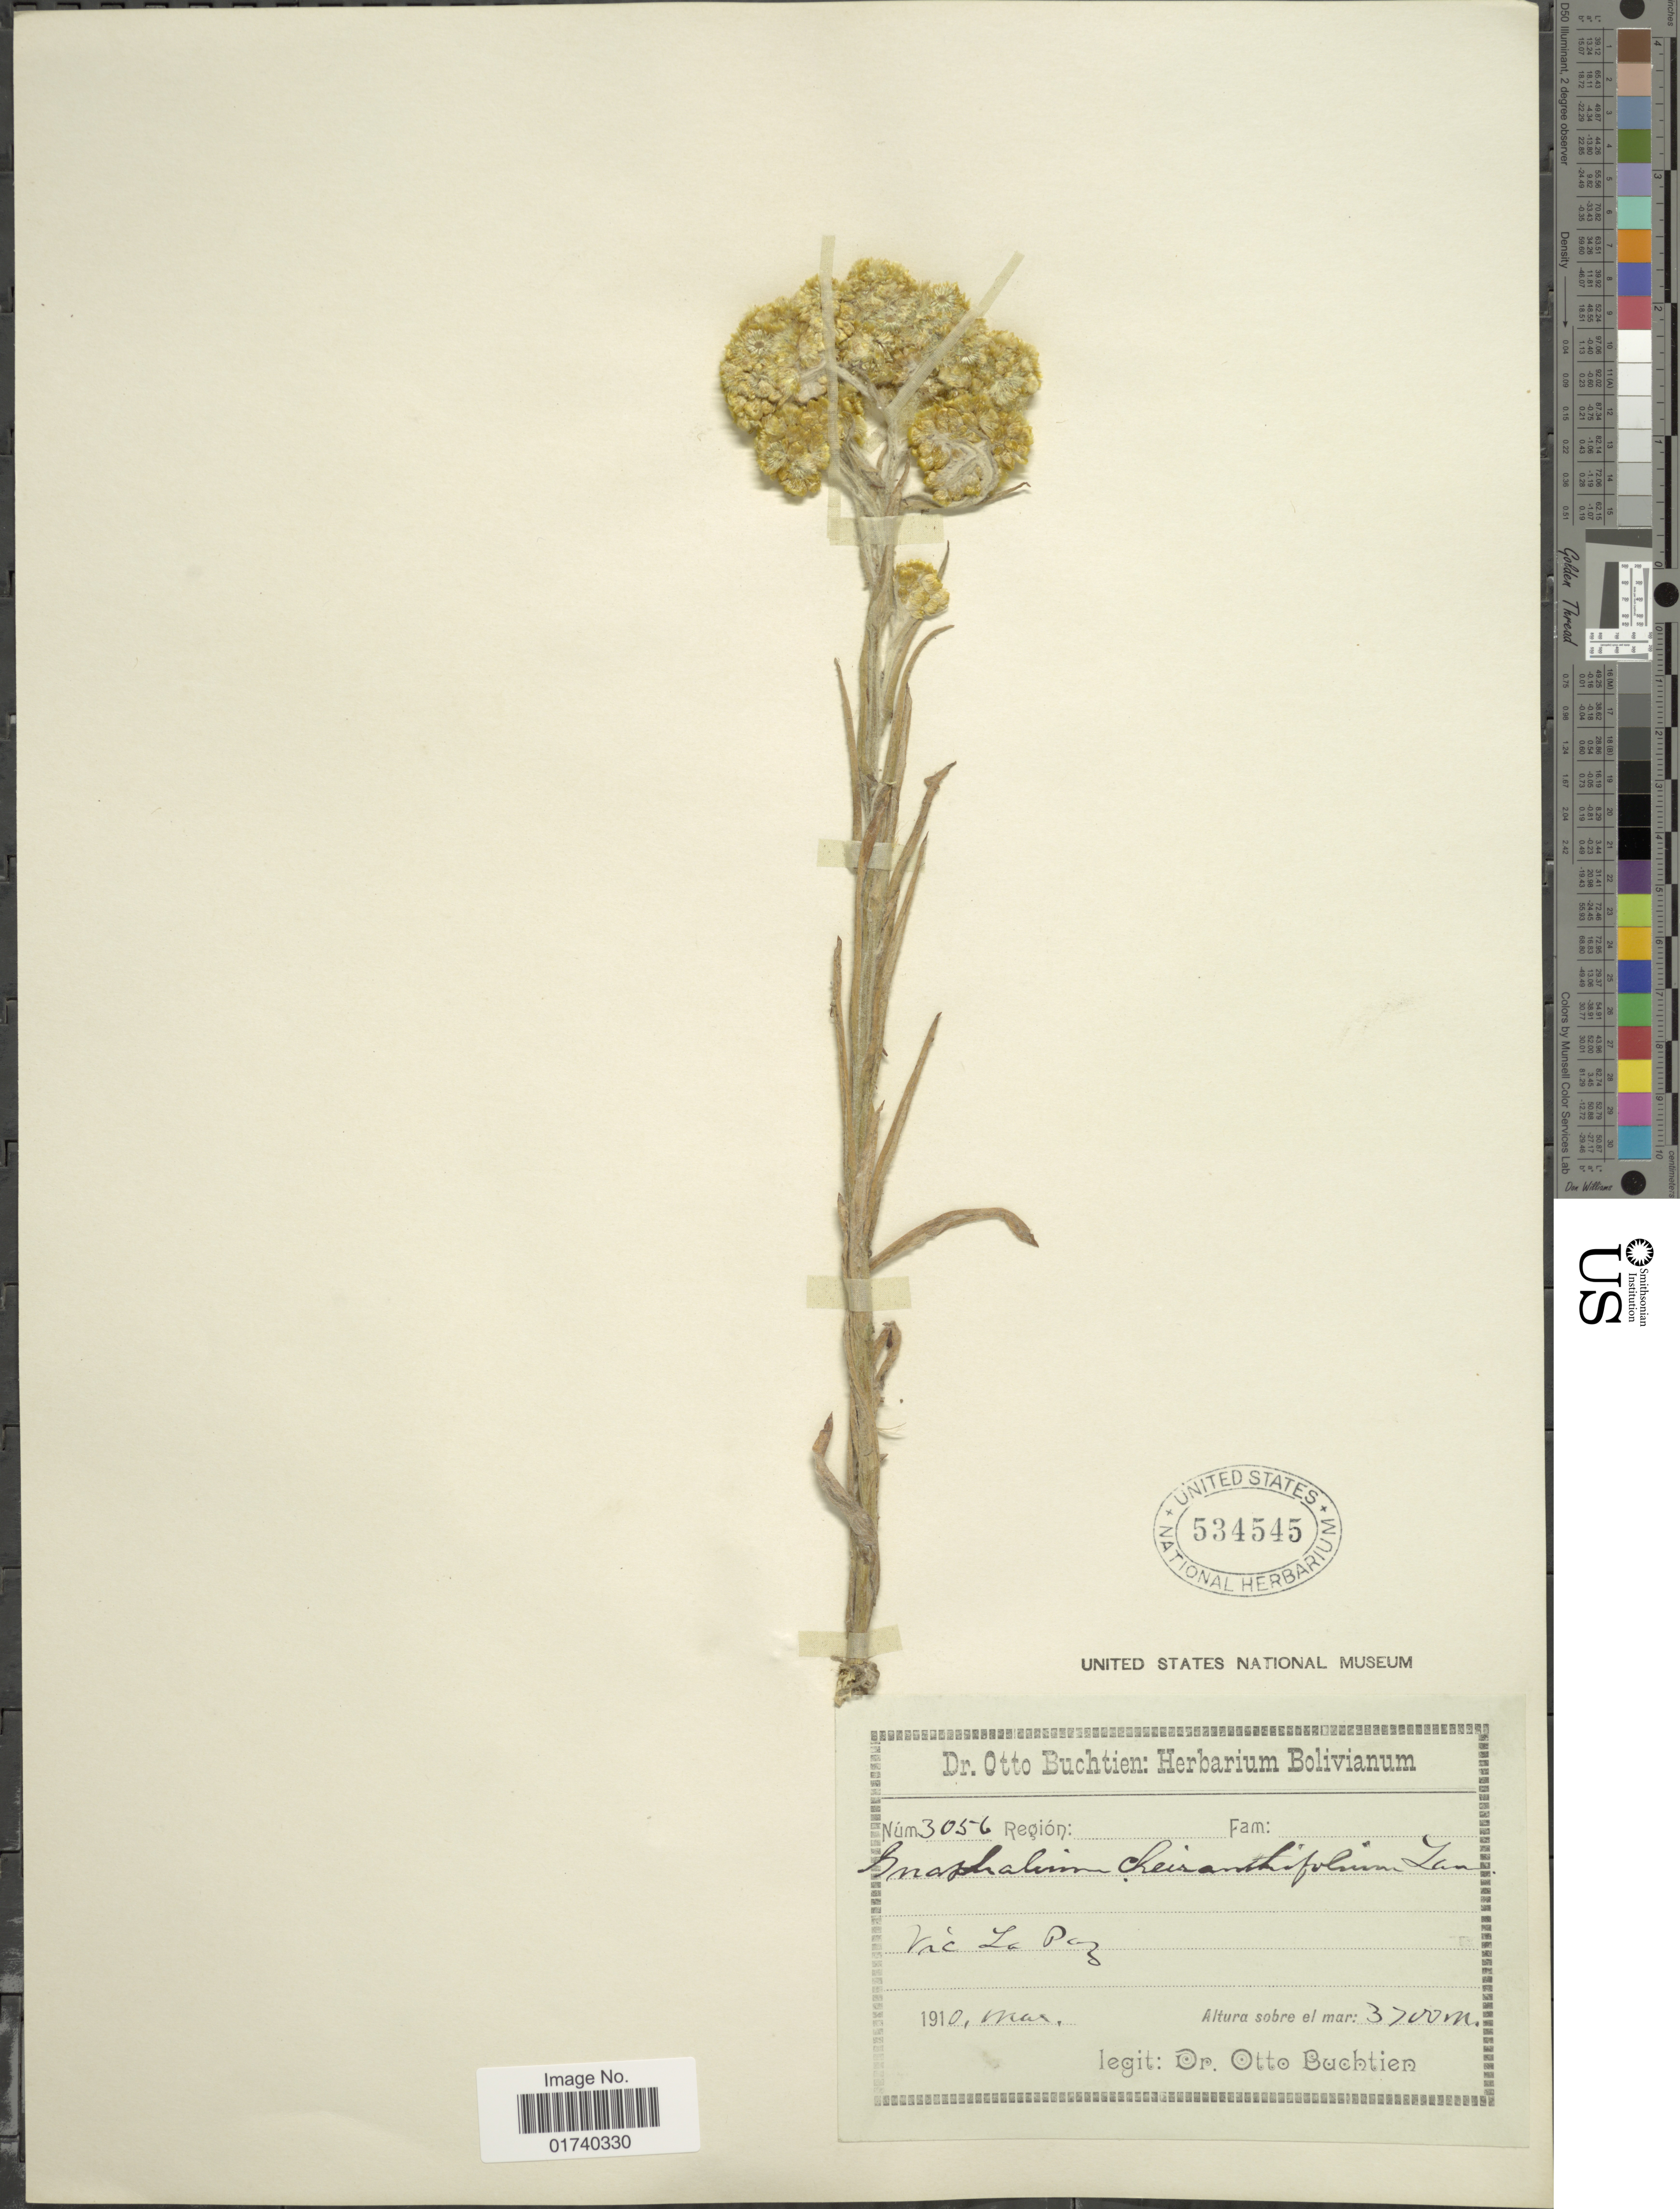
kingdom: Plantae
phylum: Tracheophyta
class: Magnoliopsida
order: Asterales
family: Asteraceae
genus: Pseudognaphalium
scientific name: Pseudognaphalium cheiranthifolium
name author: (Lam.) Hilliard & B.L. Burtt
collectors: O. Buchtien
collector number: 3056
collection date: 1910-03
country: Bolivia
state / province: La Paz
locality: Vic La Paz.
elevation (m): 3700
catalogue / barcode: US 534545